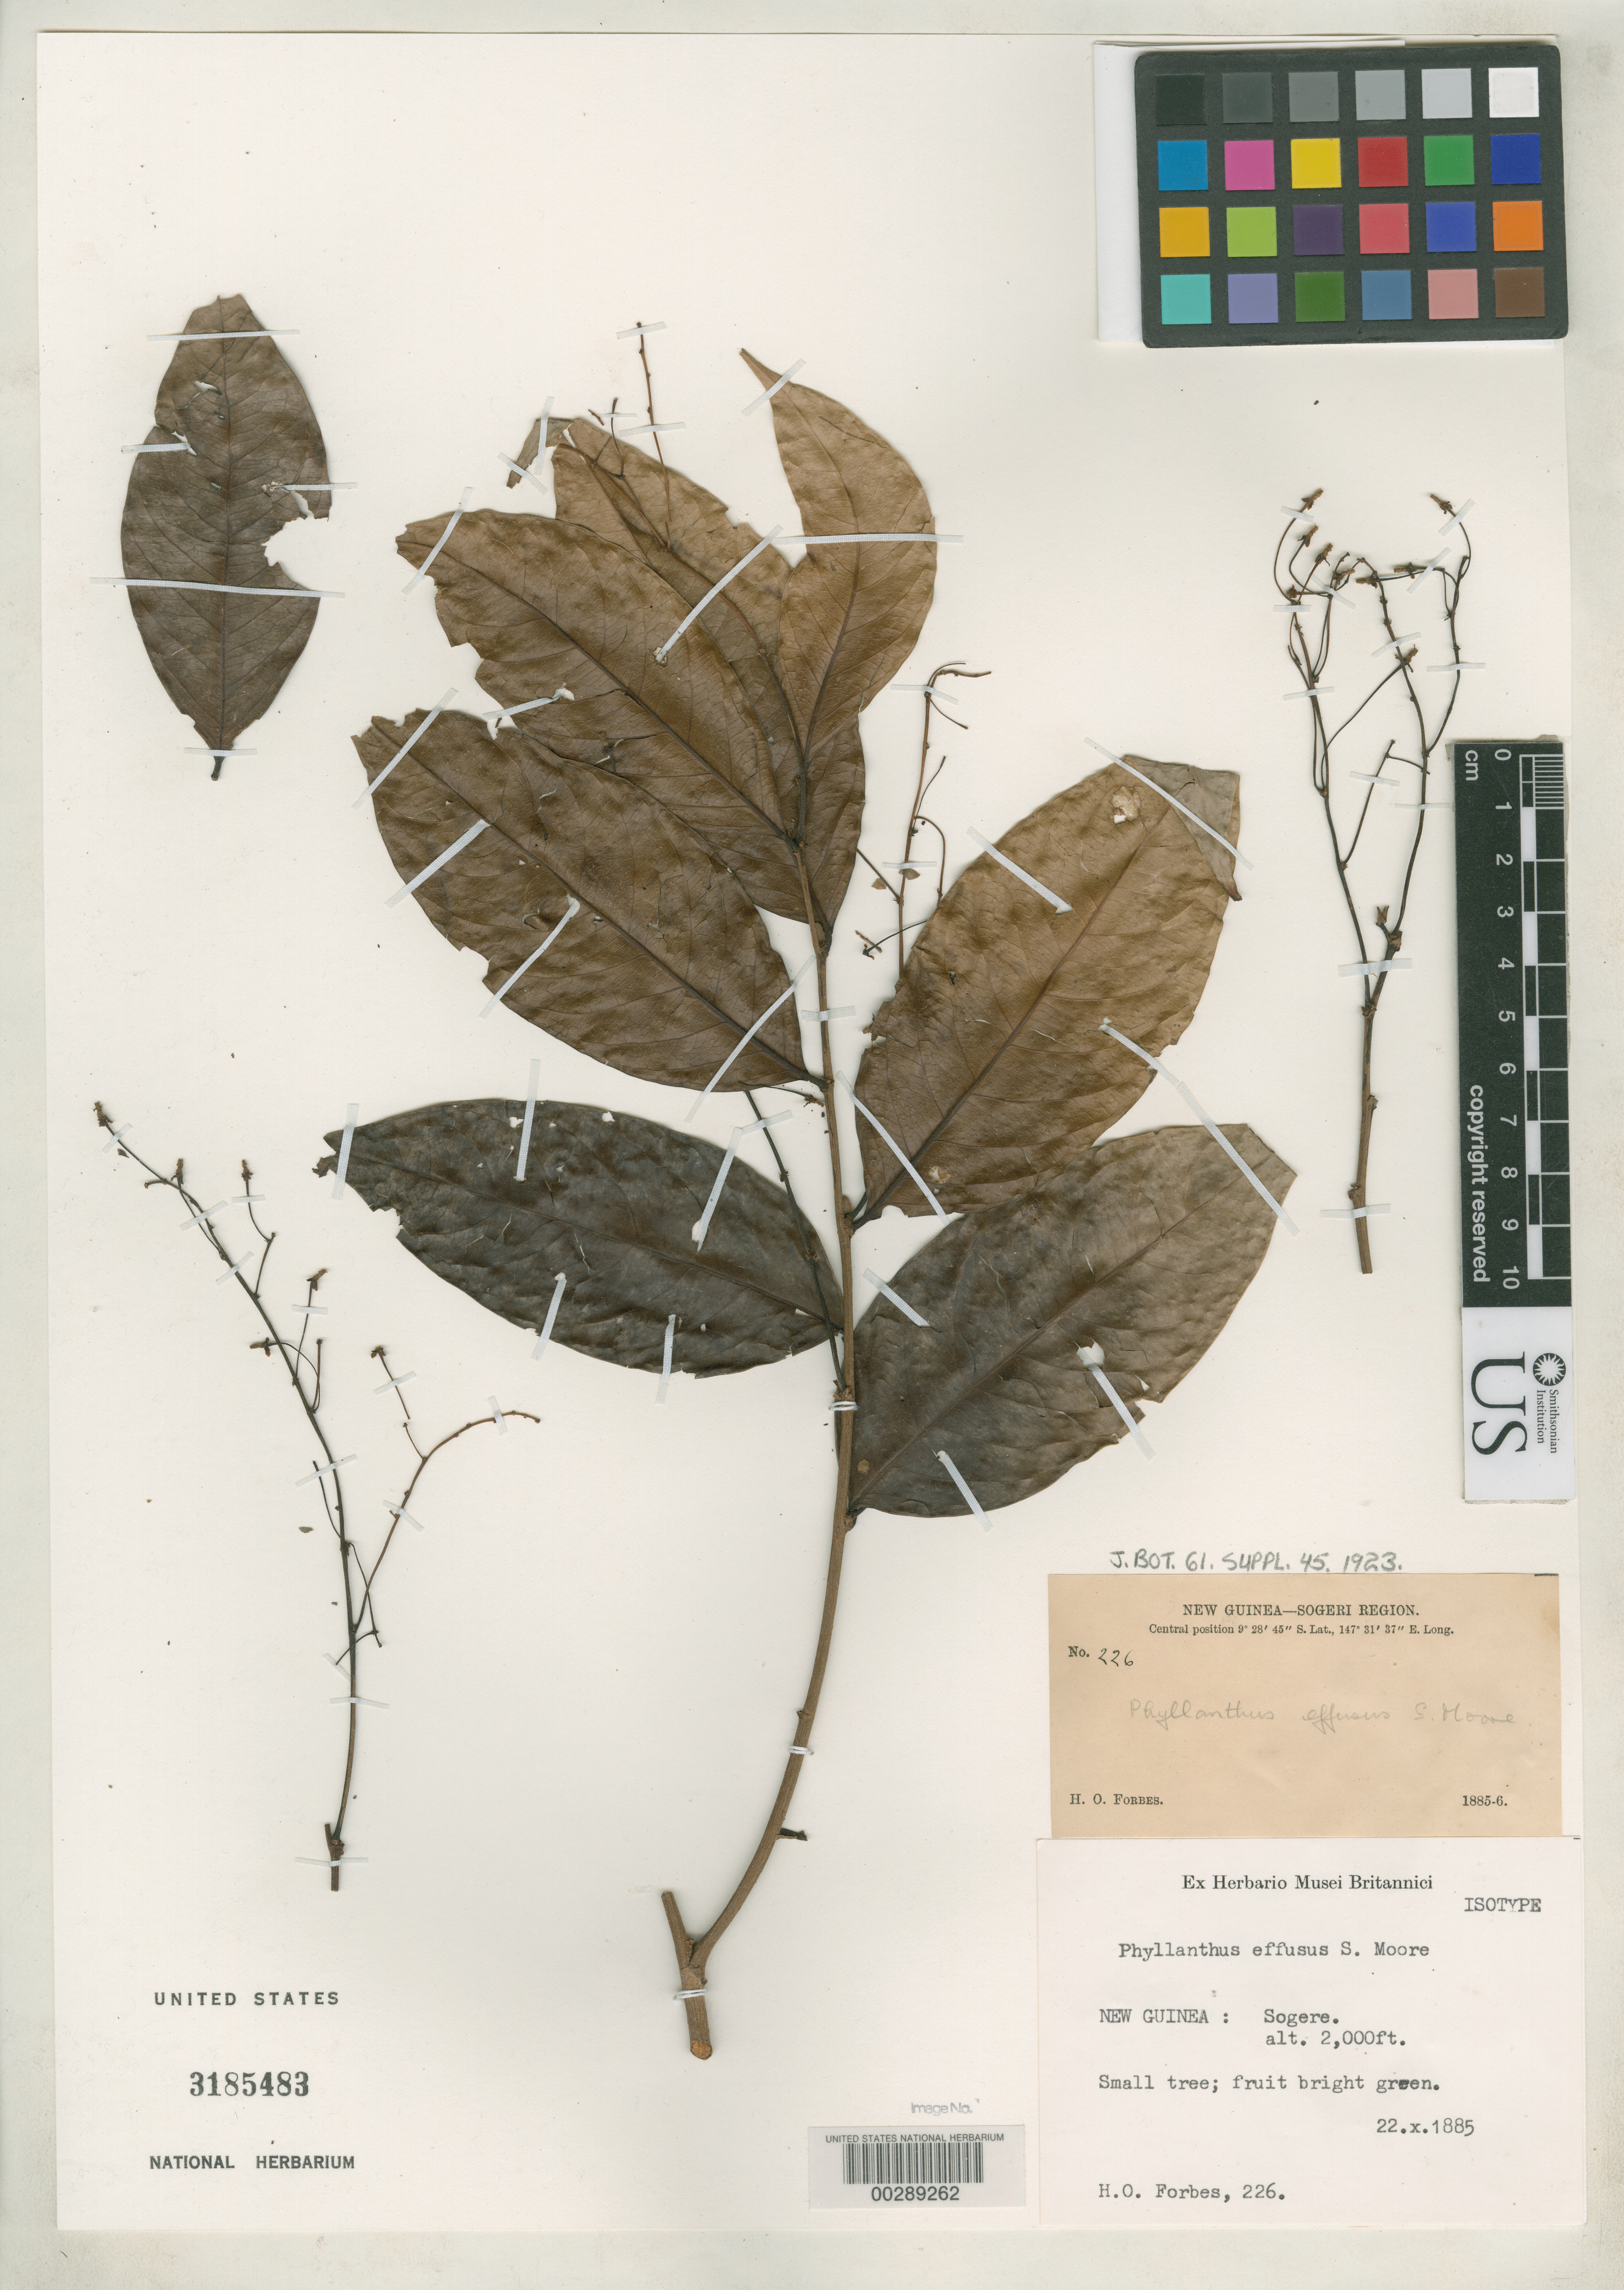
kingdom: Plantae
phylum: Tracheophyta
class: Magnoliopsida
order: Malpighiales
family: Phyllanthaceae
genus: Phyllanthus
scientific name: Phyllanthus effusus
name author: S. Moore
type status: Isotype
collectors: H. O. Forbes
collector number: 226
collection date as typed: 22 Oct 1885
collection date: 1885-10-22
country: Papua New Guinea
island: New Guinea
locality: Sogeri.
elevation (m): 610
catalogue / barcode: US 3185483